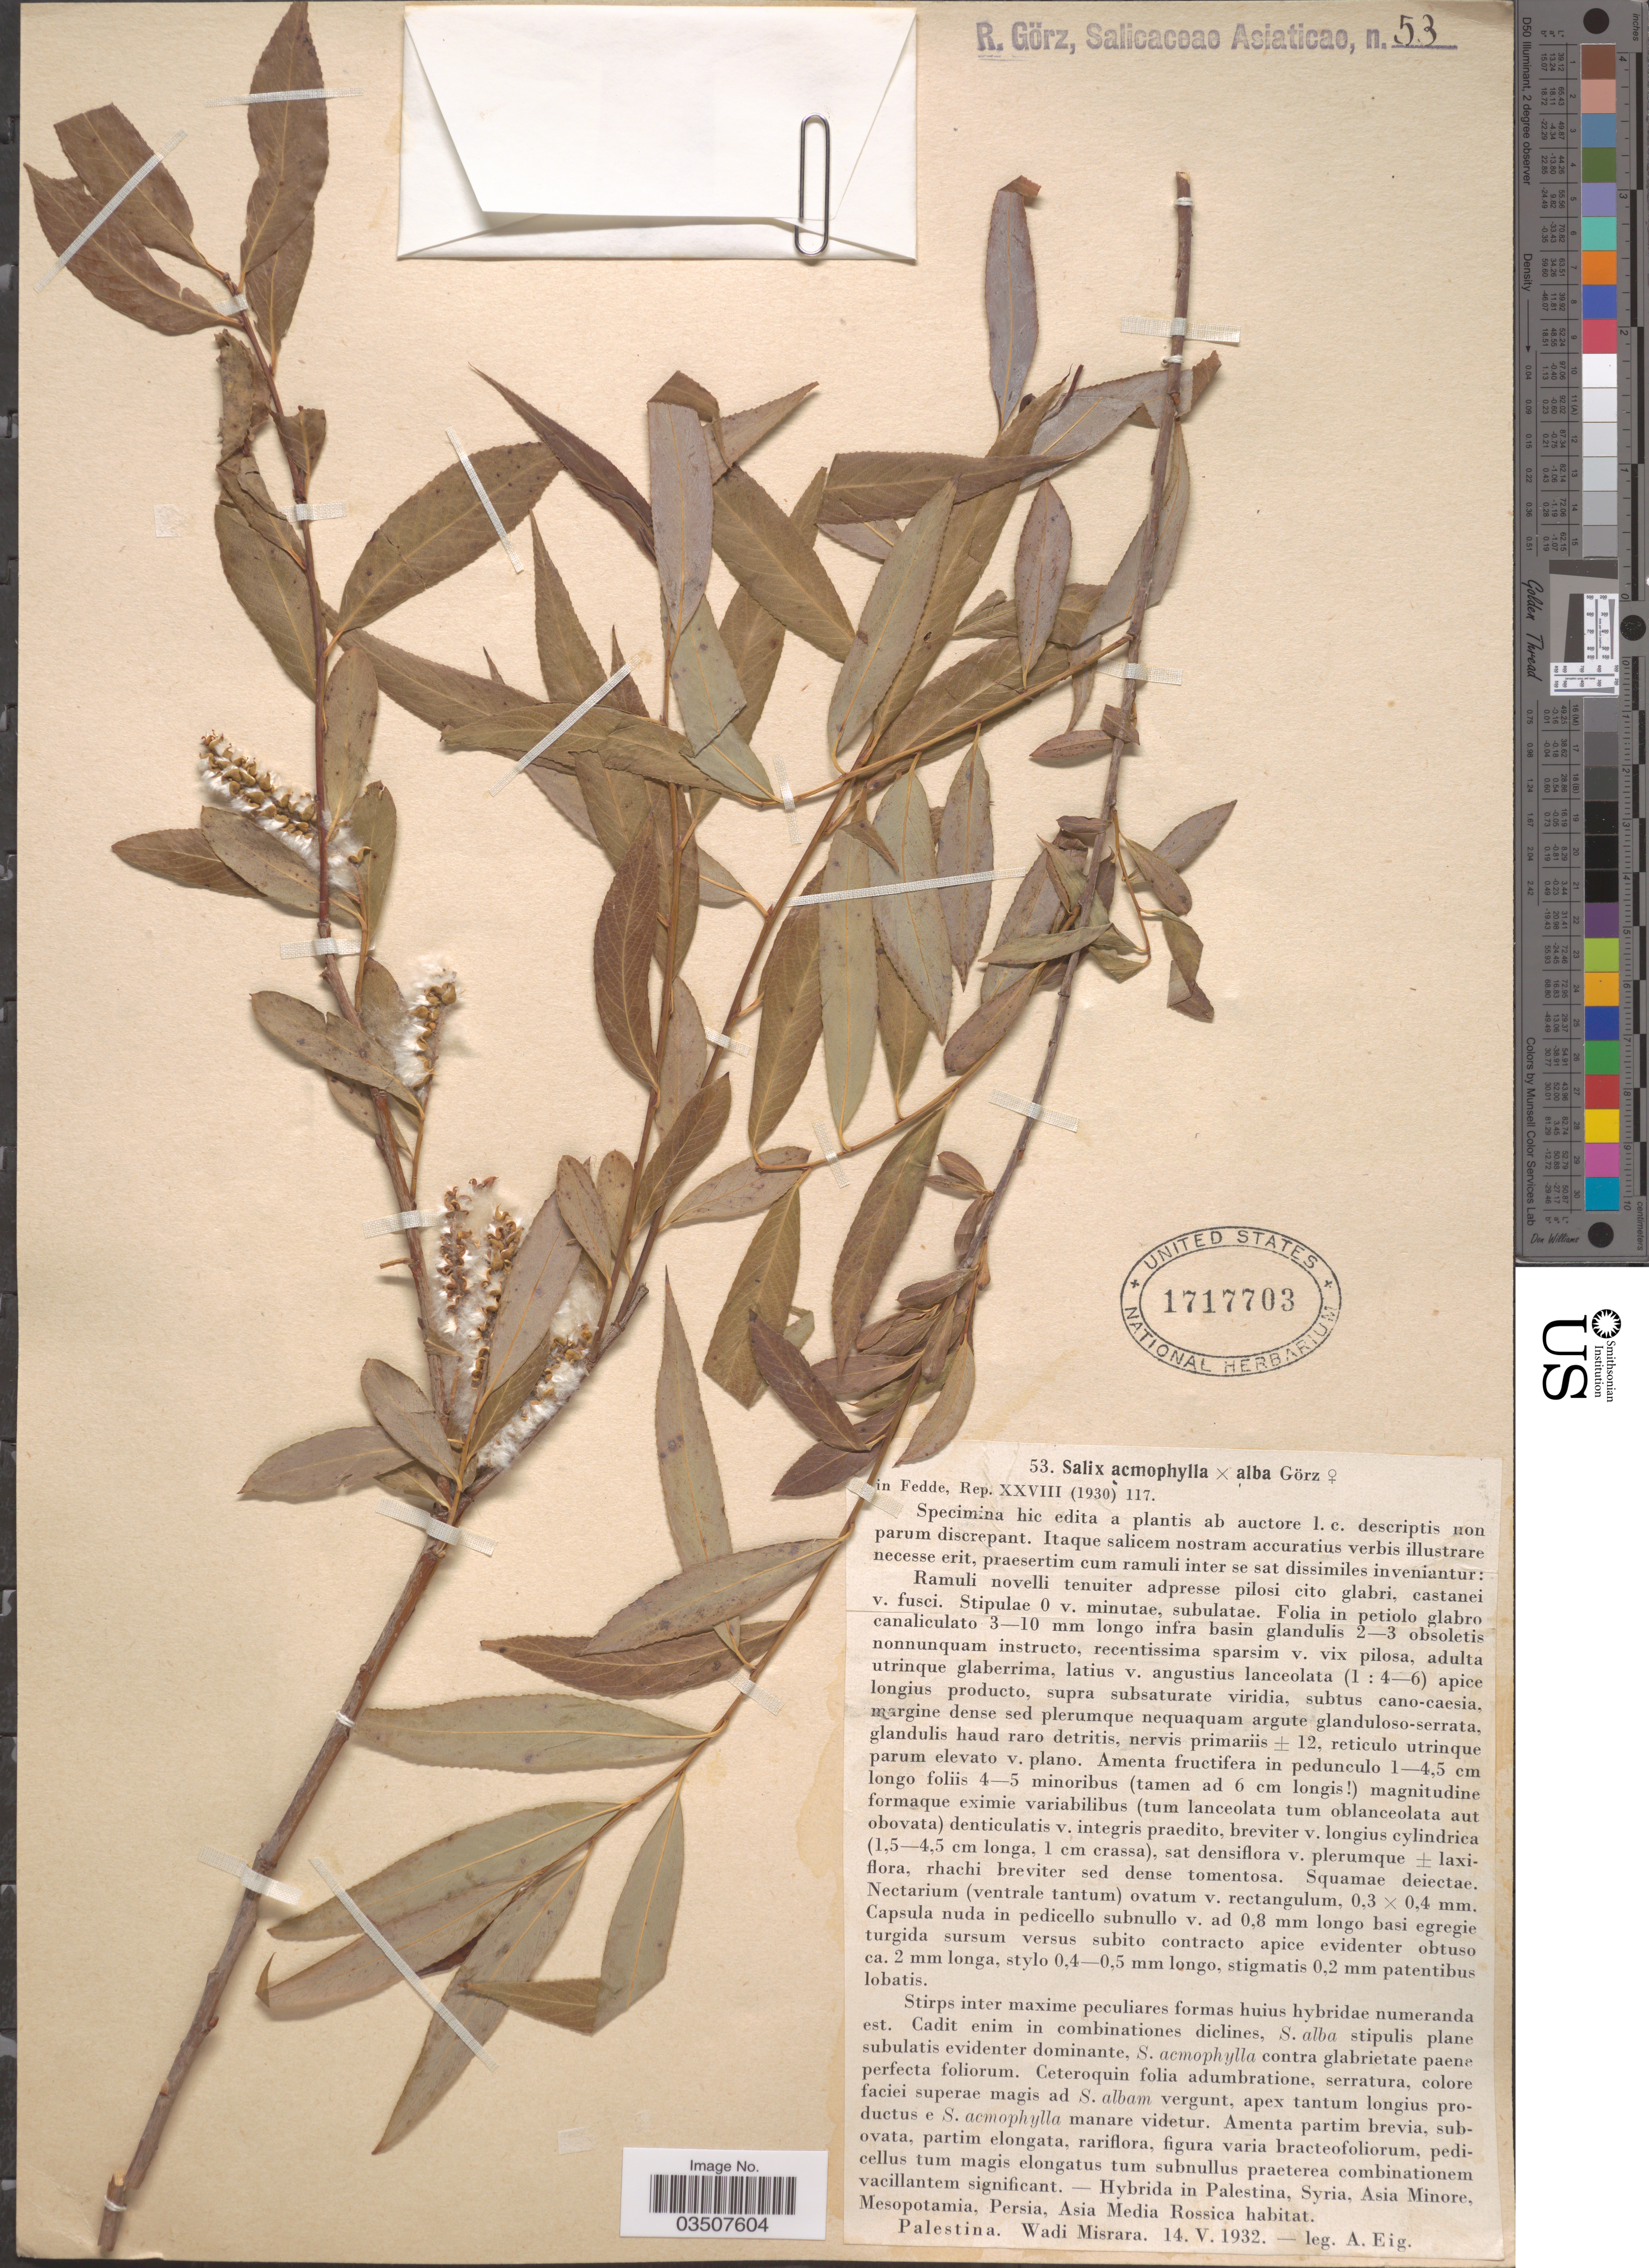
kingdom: Plantae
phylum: Tracheophyta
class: Magnoliopsida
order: Malpighiales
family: Salicaceae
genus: Salix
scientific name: Salix acmophylla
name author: Boiss.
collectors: A. Eig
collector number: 53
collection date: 1932-05-14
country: Israel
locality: Palestina, Wadi Misrara.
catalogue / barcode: US 1717703